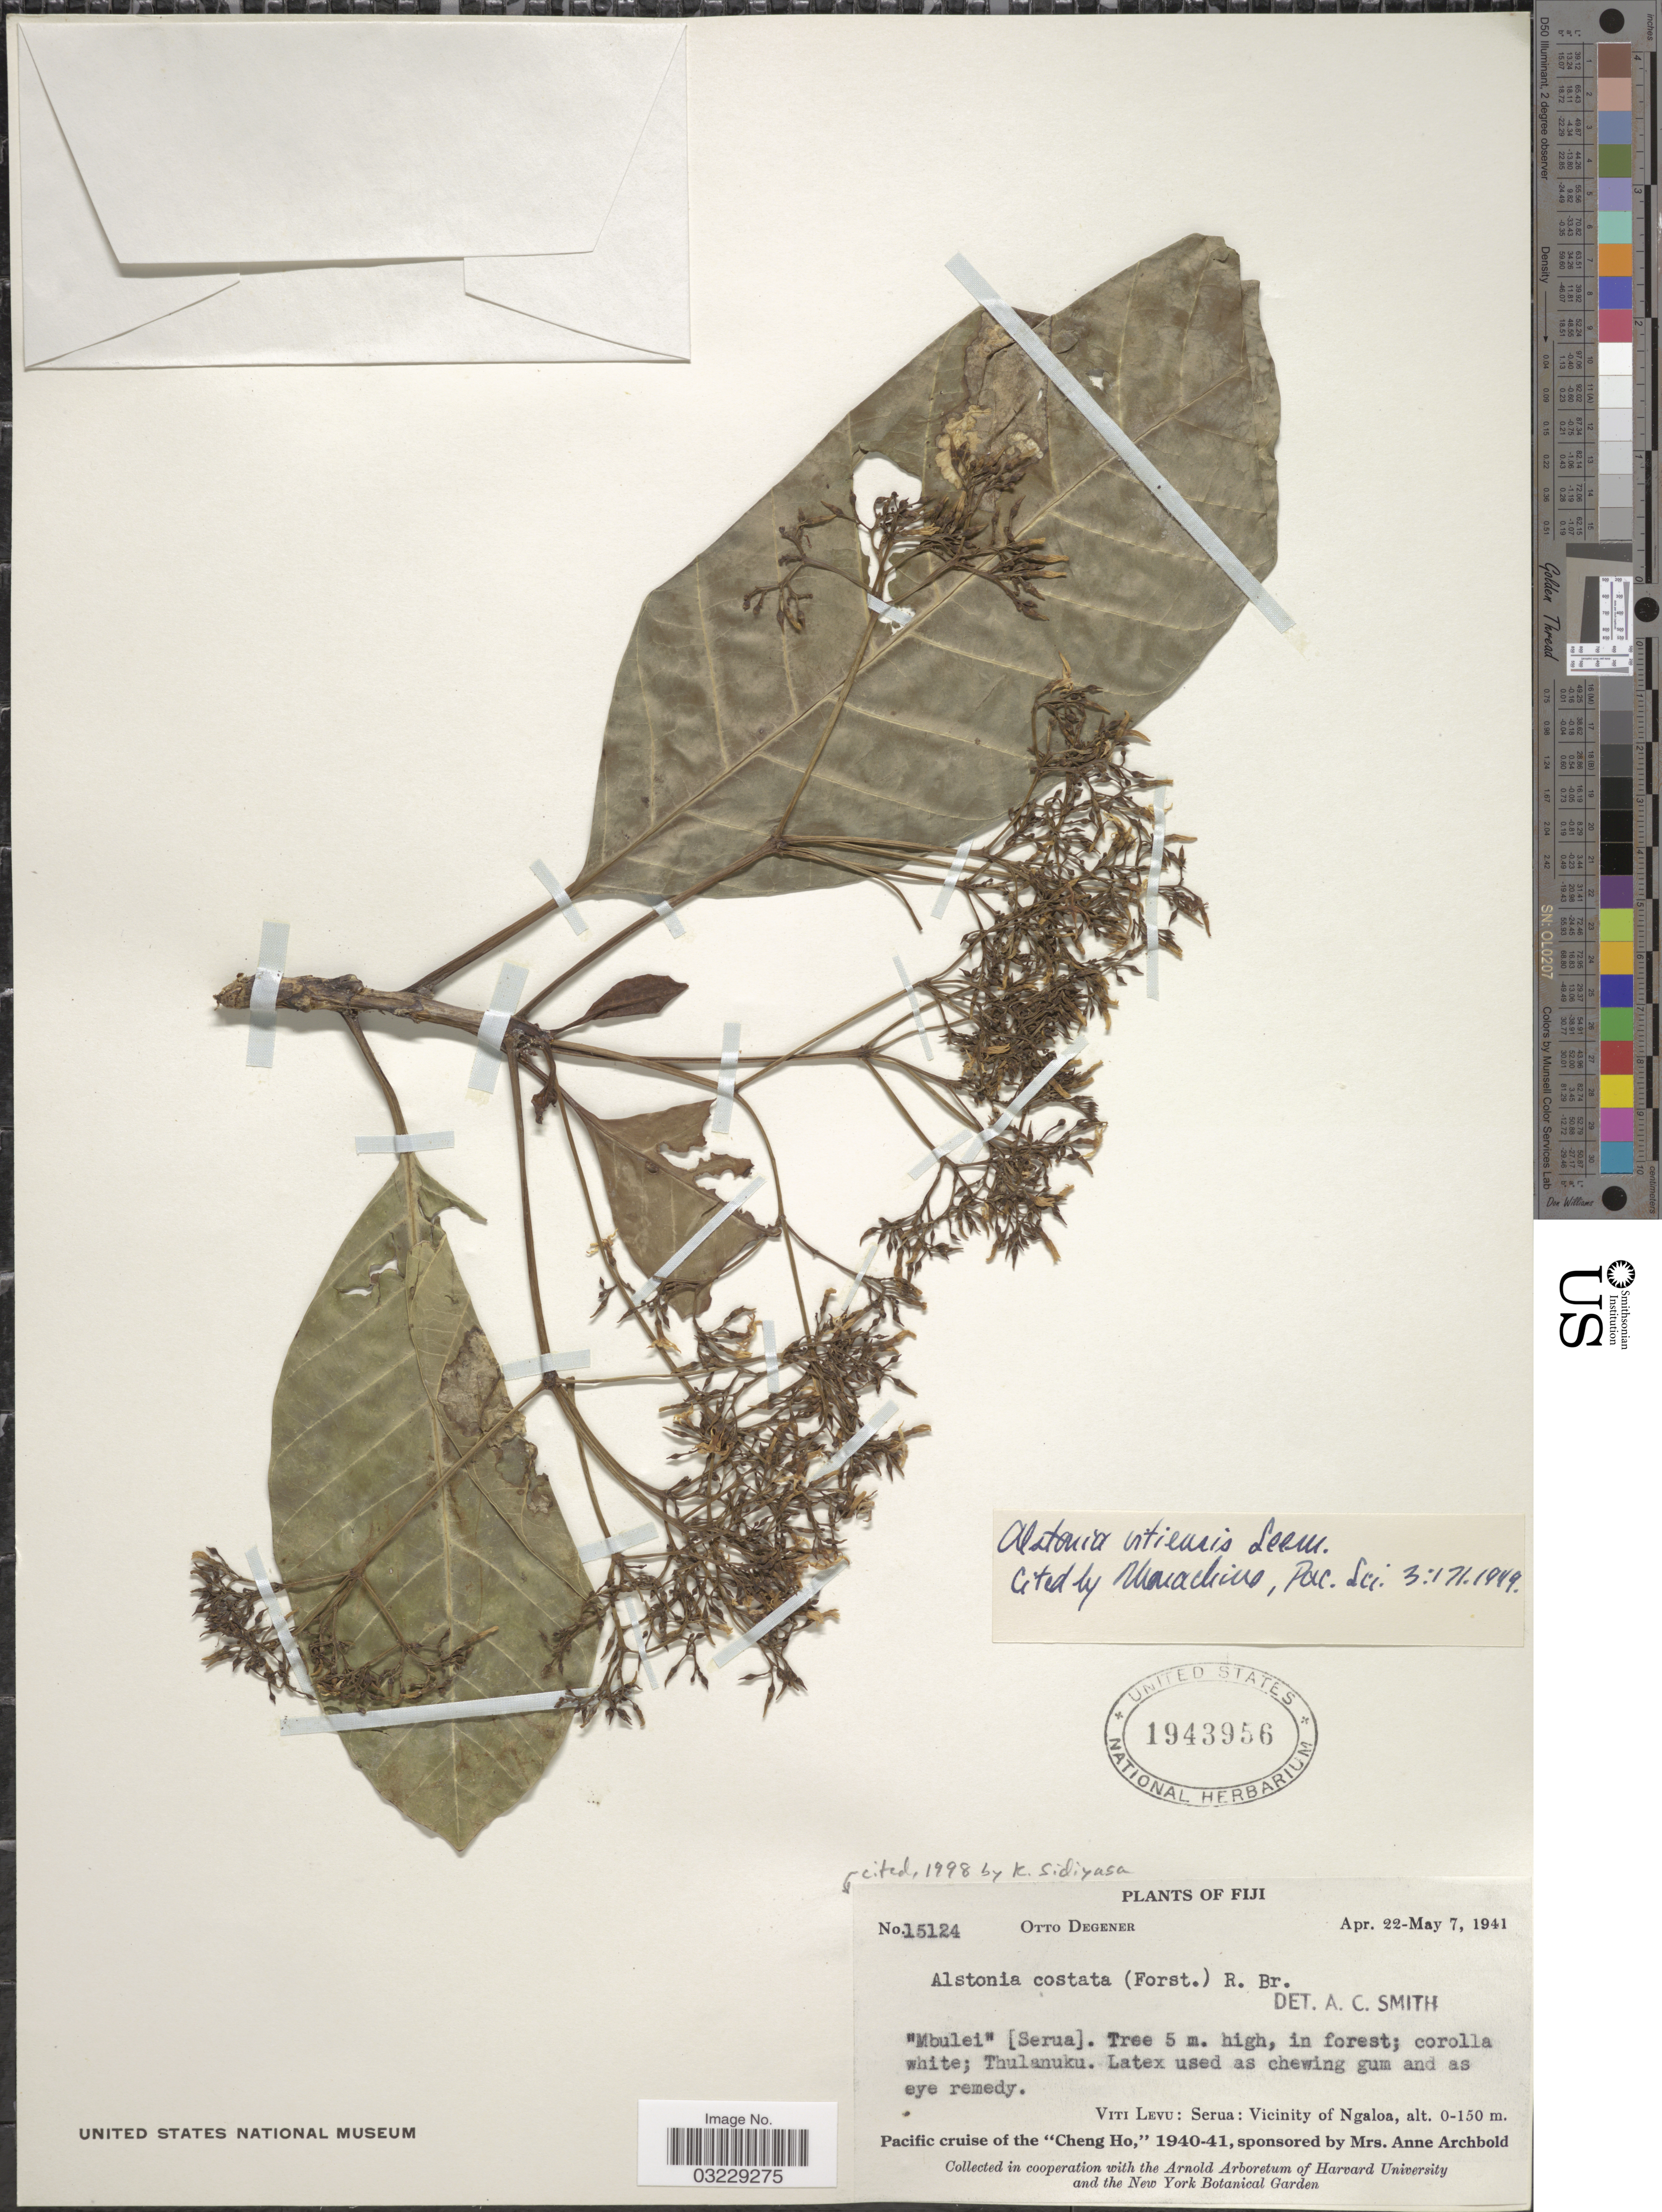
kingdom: Plantae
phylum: Tracheophyta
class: Magnoliopsida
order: Gentianales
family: Apocynaceae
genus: Alstonia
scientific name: Alstonia costata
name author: (G. Forst.) R. Br.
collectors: O. Degener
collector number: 15124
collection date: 1941-04-22/1941-05-07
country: Fiji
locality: Thulanuku. Viti Levu: Serua: Vicinity of Ngaloa.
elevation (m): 0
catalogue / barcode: US 1943956